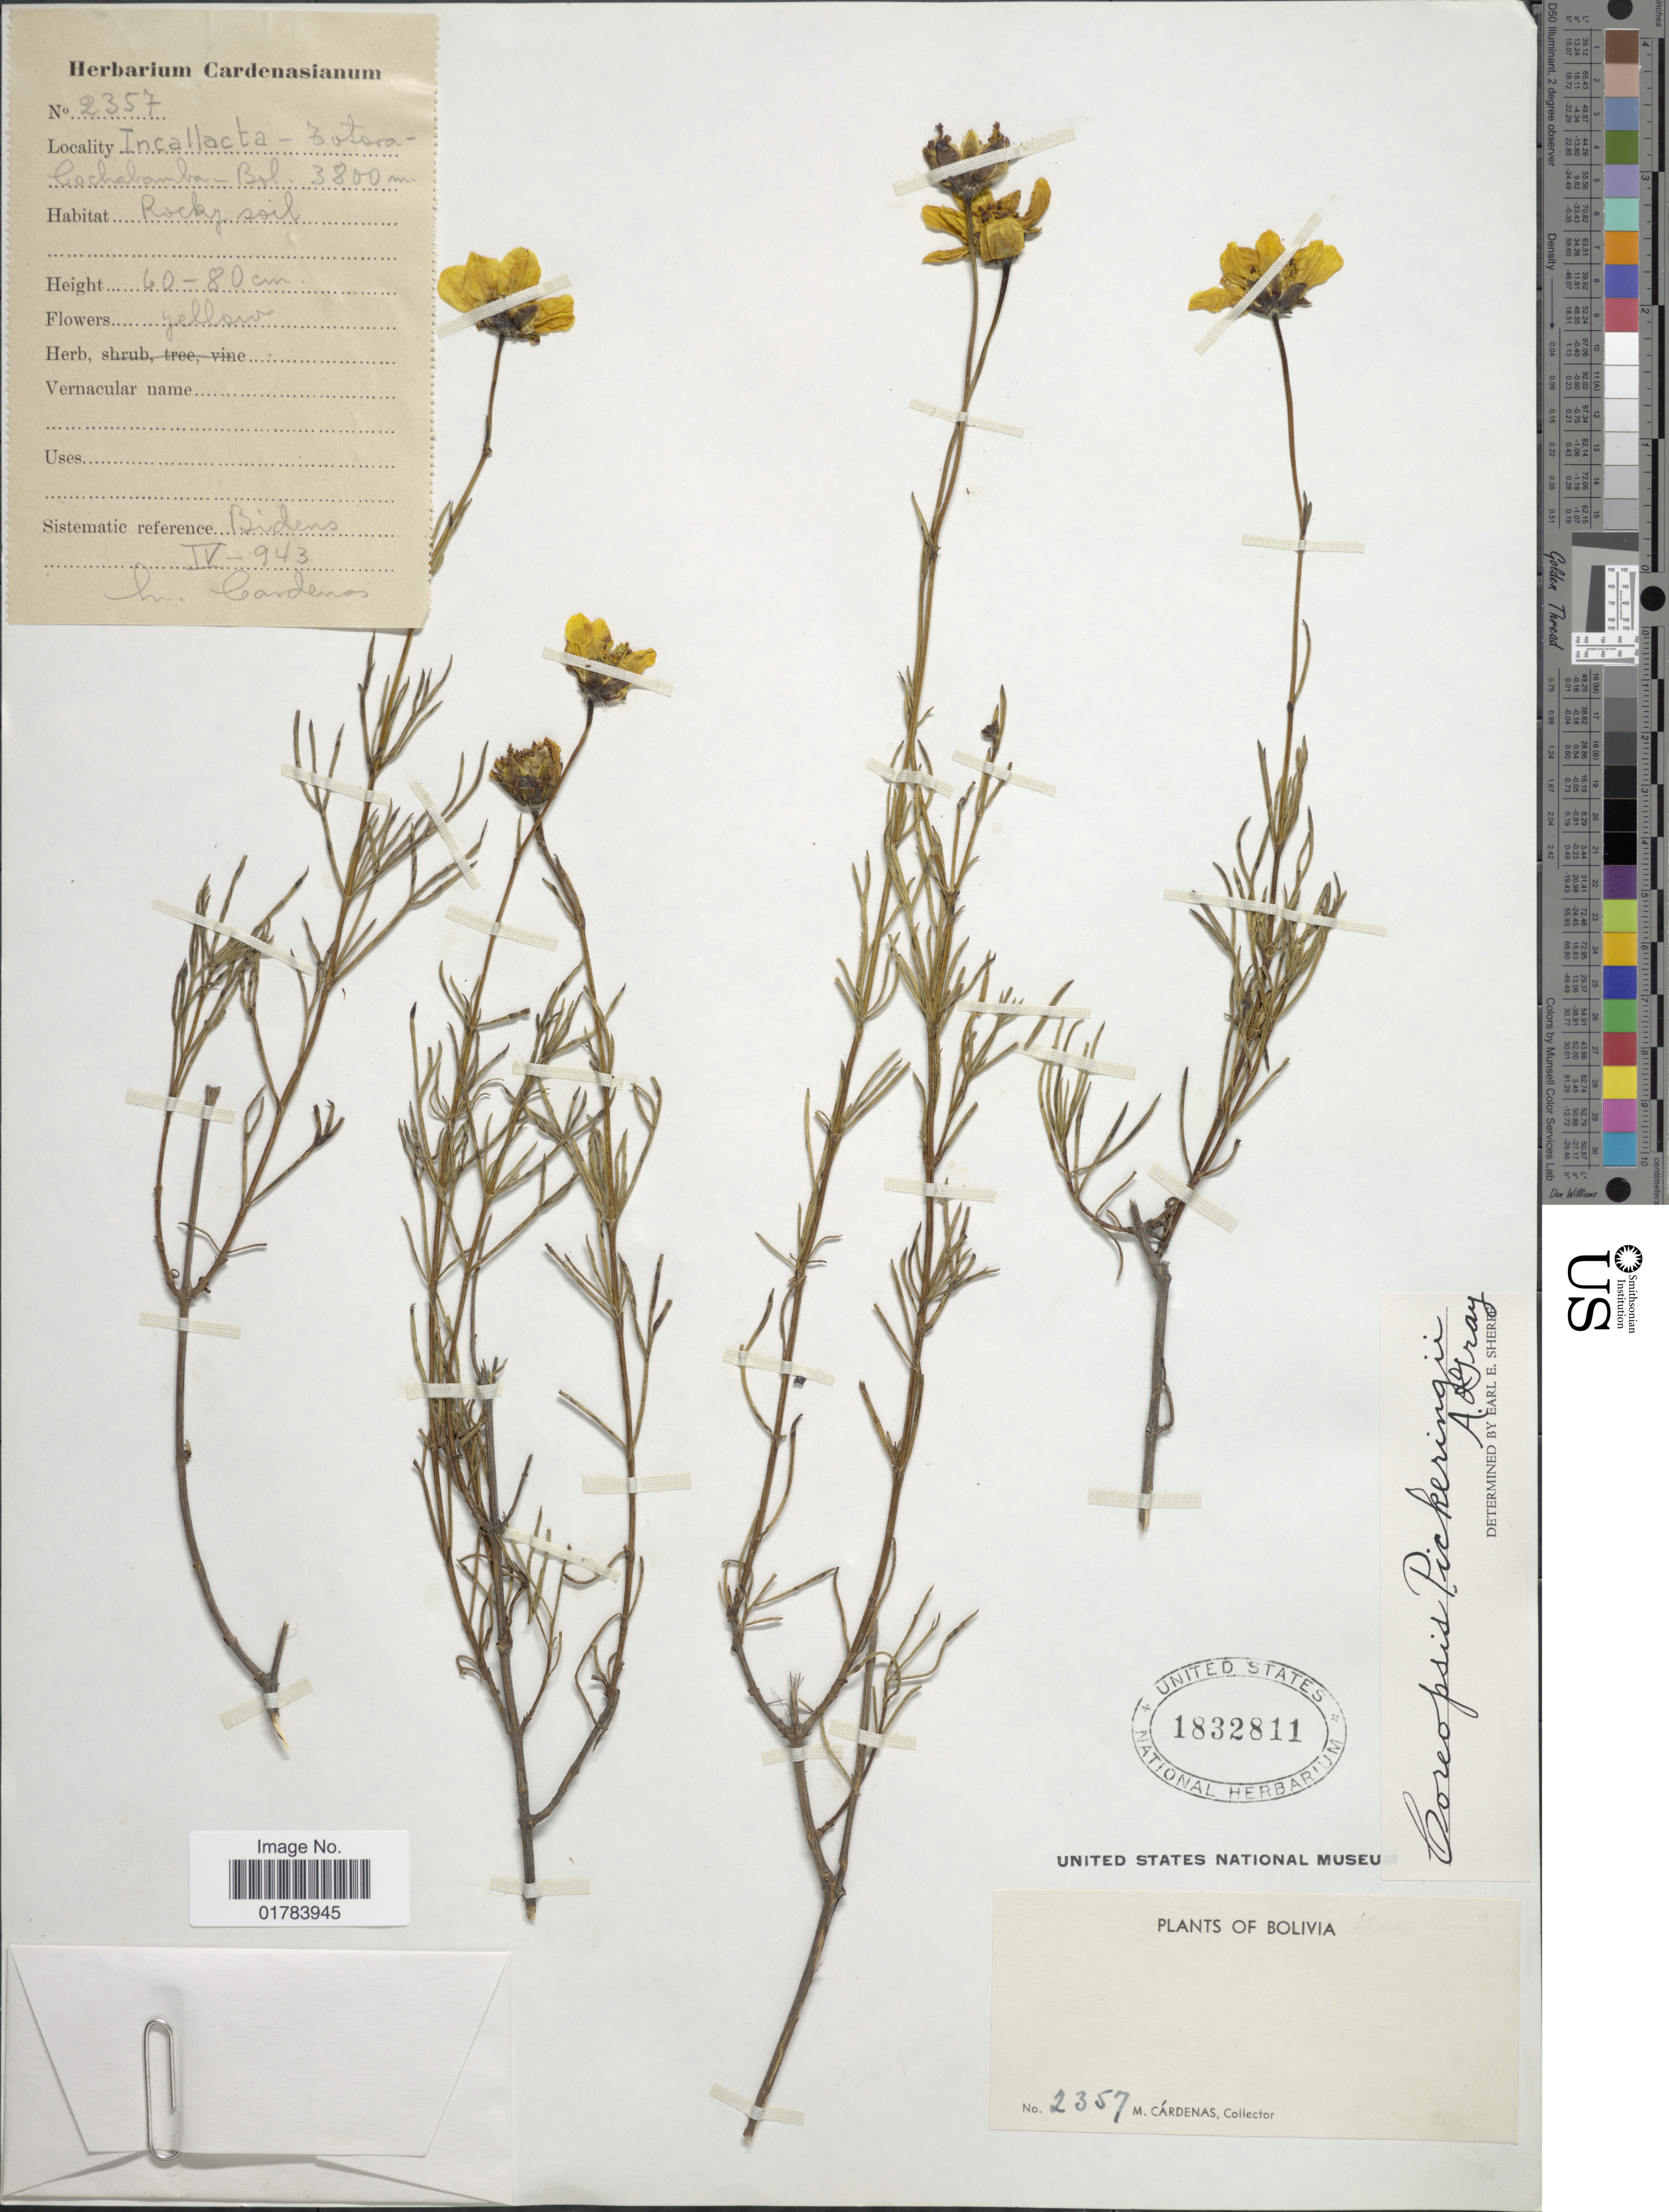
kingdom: Plantae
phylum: Tracheophyta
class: Magnoliopsida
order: Asterales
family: Asteraceae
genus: Coreopsis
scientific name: Coreopsis pickeringii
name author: A. Gray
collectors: M. Cárdenas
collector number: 2357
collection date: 1943-04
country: Bolivia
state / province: Cochabamba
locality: Incallacta - Totora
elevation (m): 3800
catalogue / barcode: US 1832811